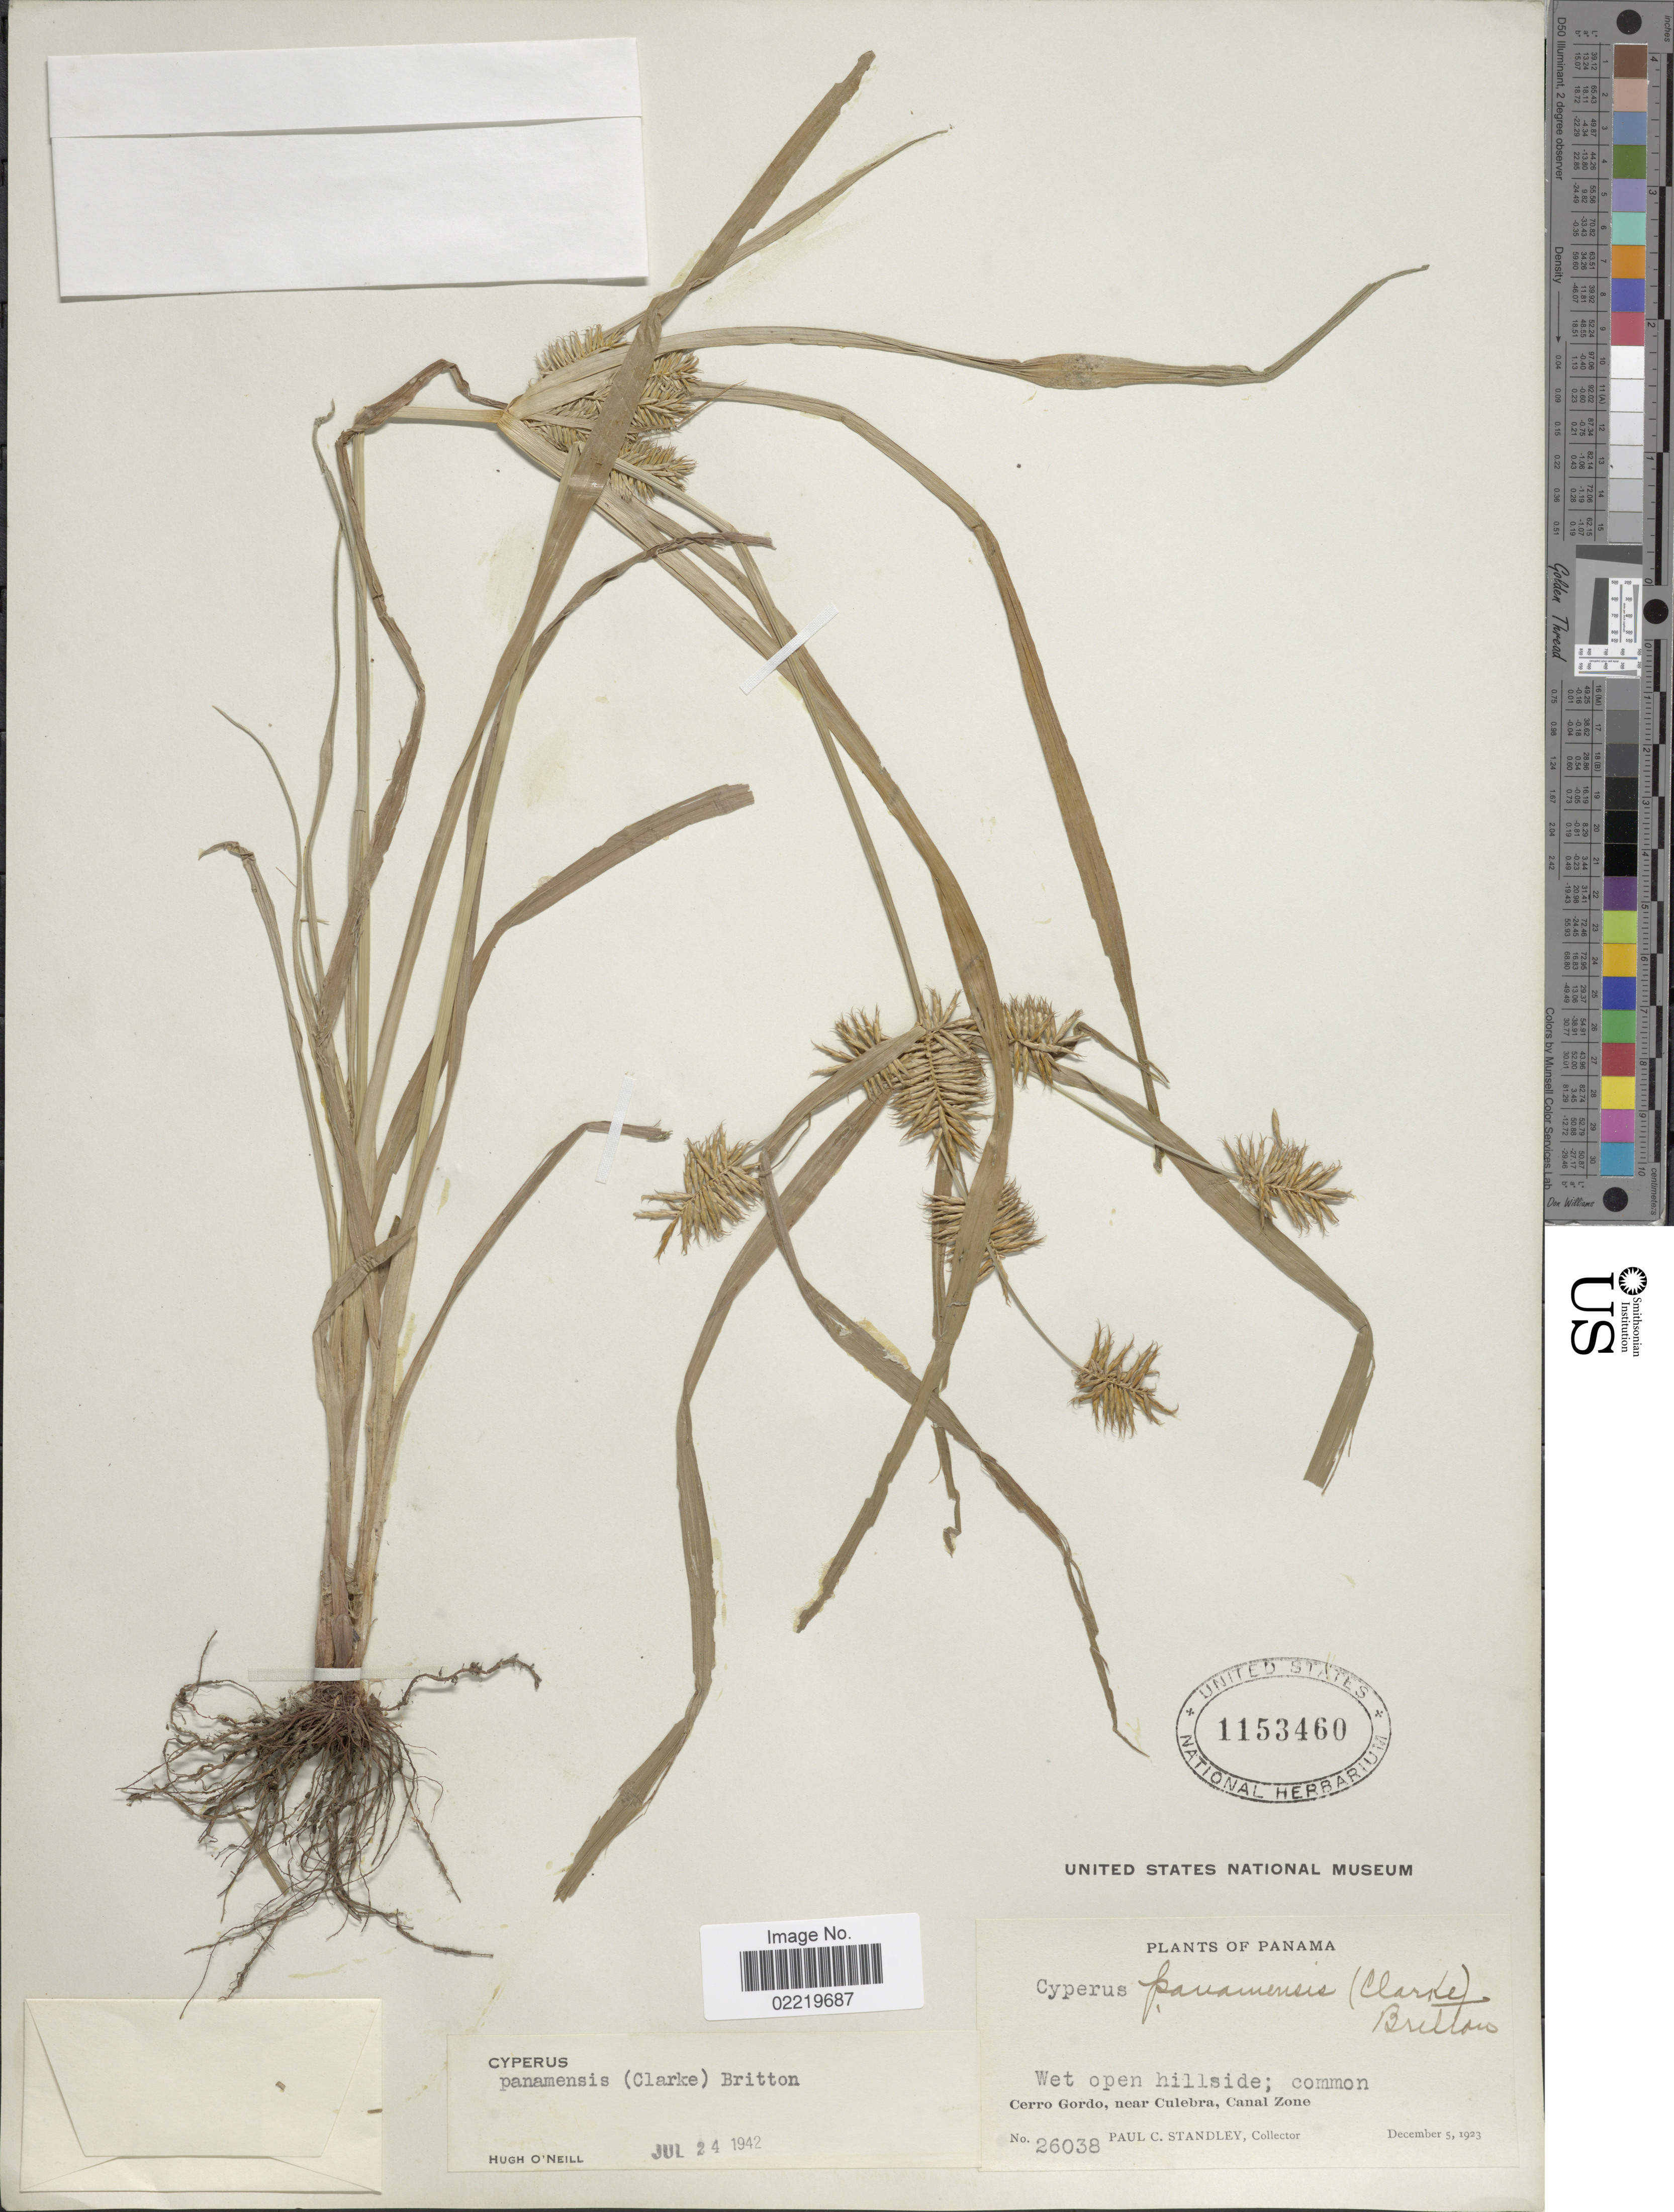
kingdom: Plantae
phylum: Tracheophyta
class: Liliopsida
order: Poales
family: Cyperaceae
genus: Cyperus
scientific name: Cyperus panamensis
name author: (C.B. Clarke) Britton ex Standl.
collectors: P. C. Standley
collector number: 26038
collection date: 1923-12-05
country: Panama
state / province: Colón / Panamá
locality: Wet open hillside; common Cerro Gordo, near Culebra, Canal Zone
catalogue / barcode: US 1153460